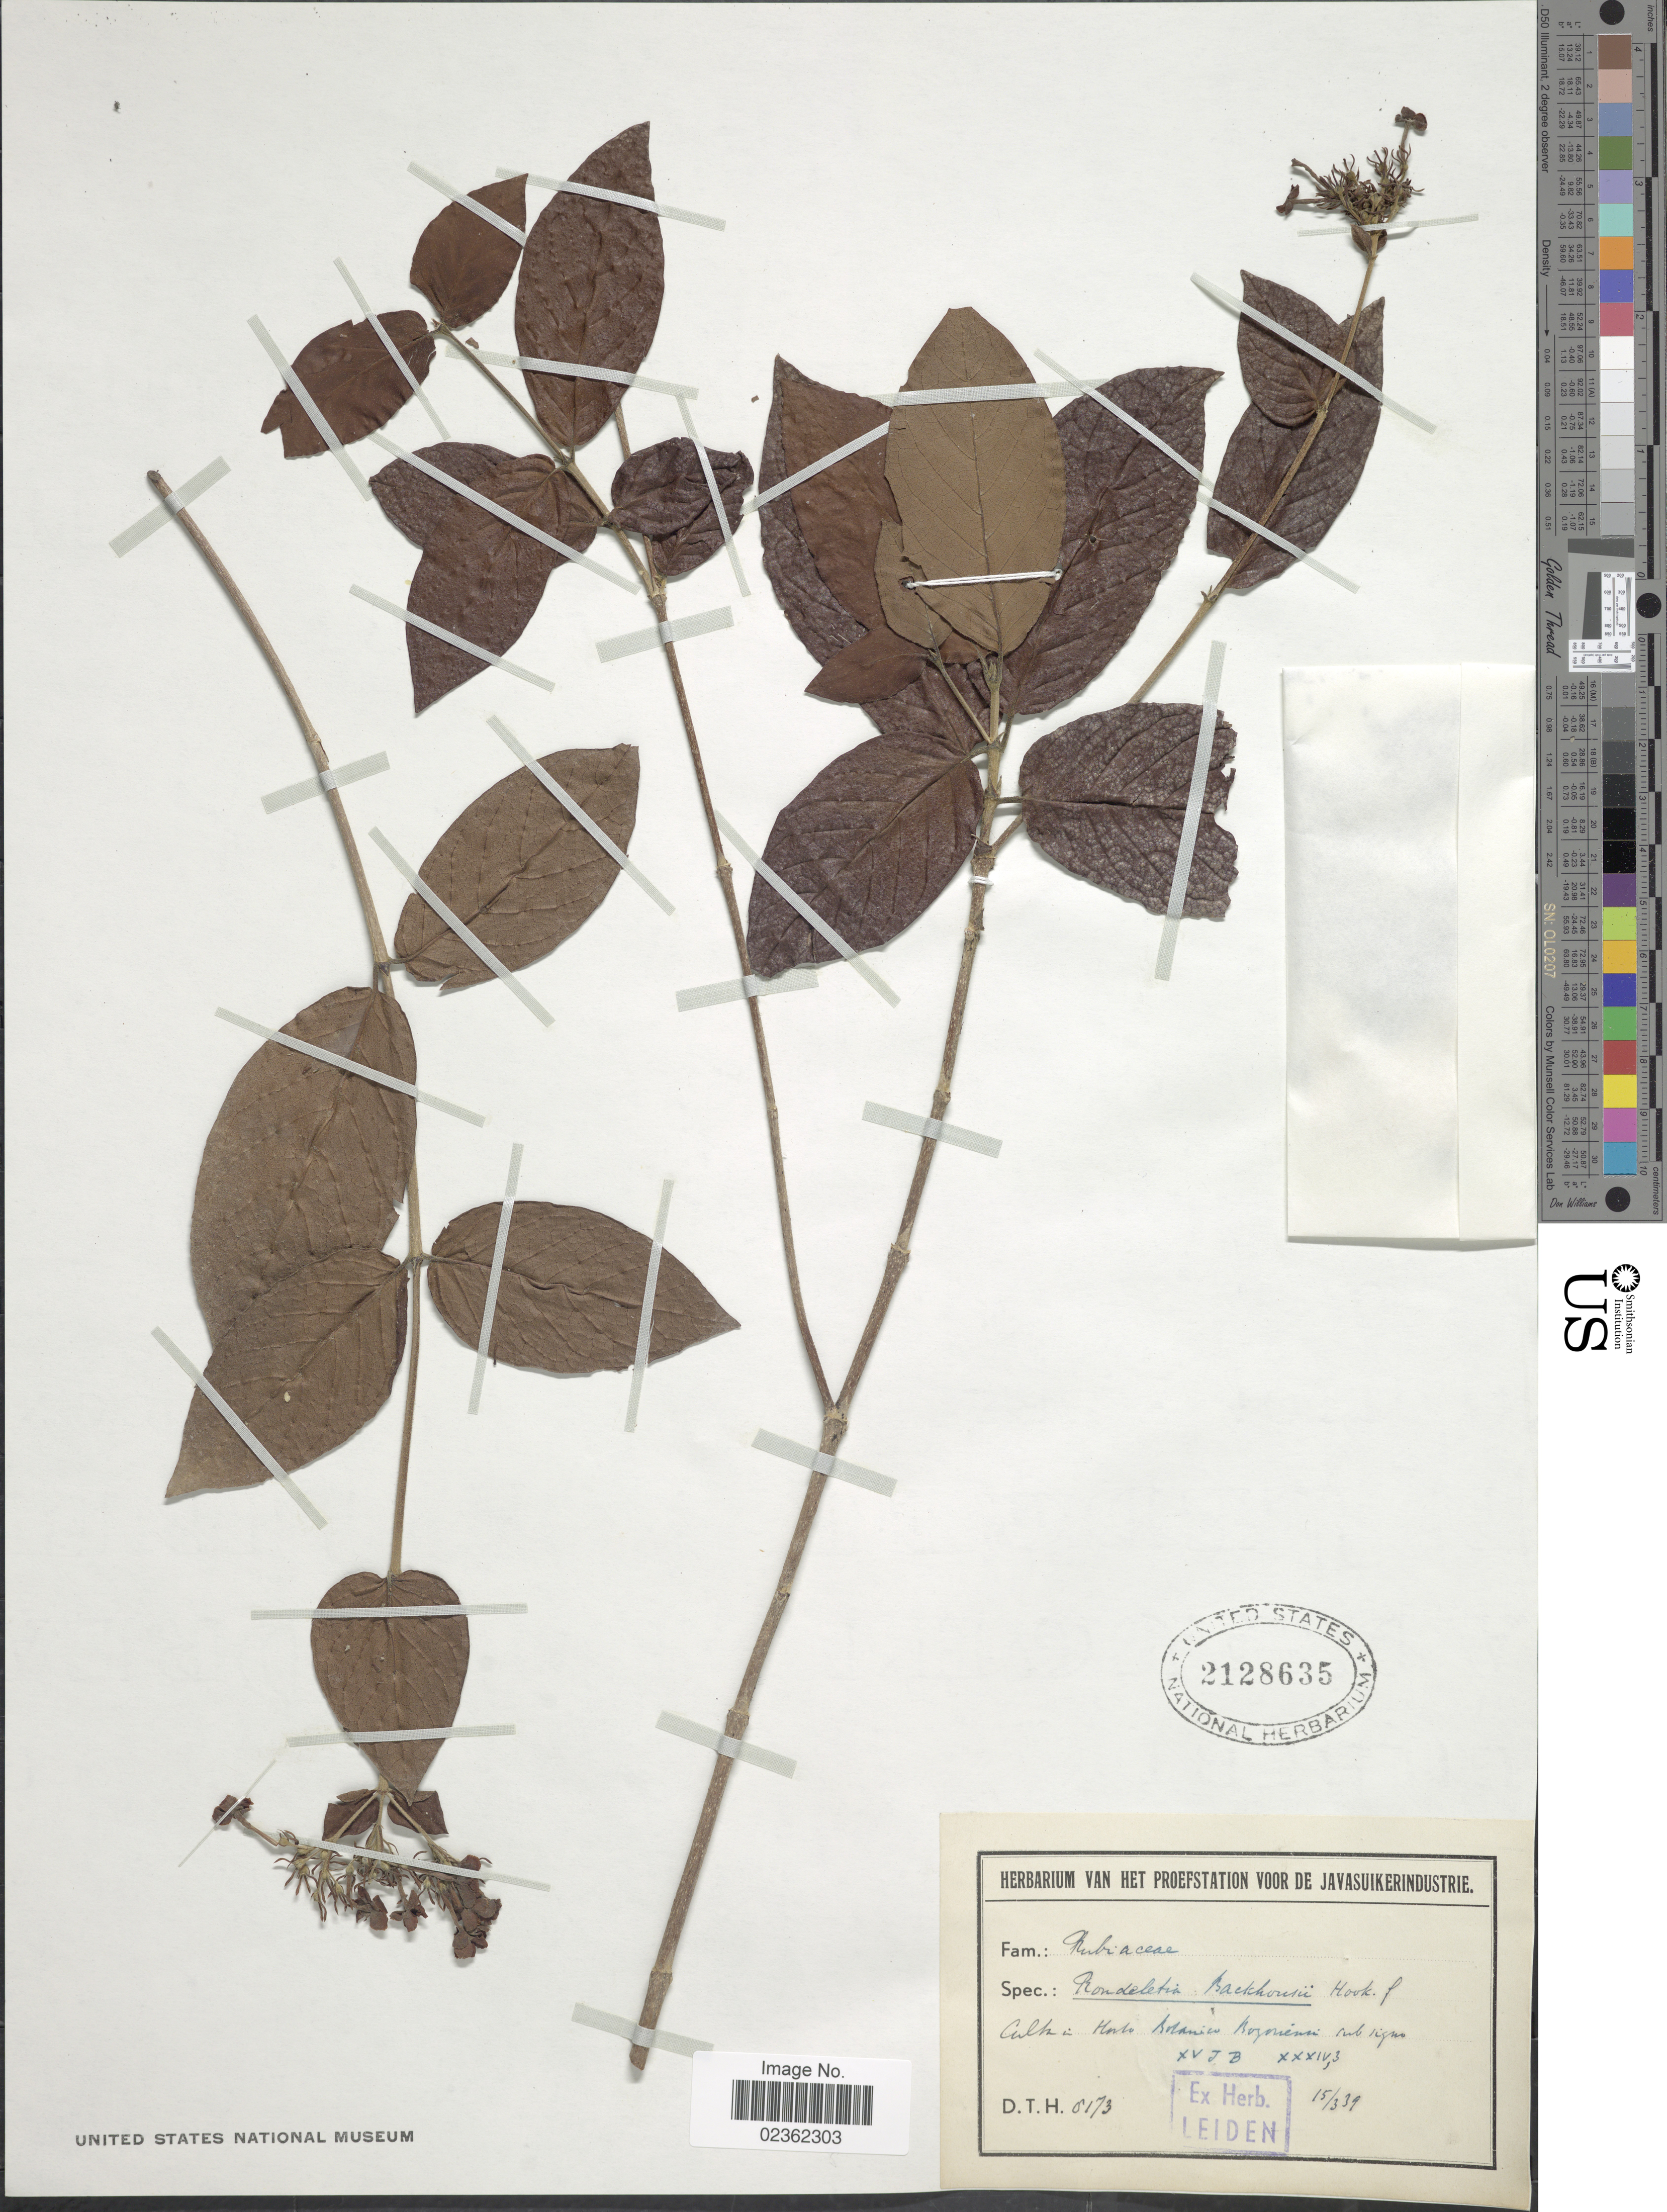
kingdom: Plantae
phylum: Tracheophyta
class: Magnoliopsida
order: Gentianales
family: Rubiaceae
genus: Rondeletia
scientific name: Rondeletia backhousii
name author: Hook. f.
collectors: D. T. H.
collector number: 6173*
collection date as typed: Transcribed d/m/y: 15/3/39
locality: Cutli in Horto Botanico Bogoriensi aub regno [interpreted]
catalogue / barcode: US 2128635